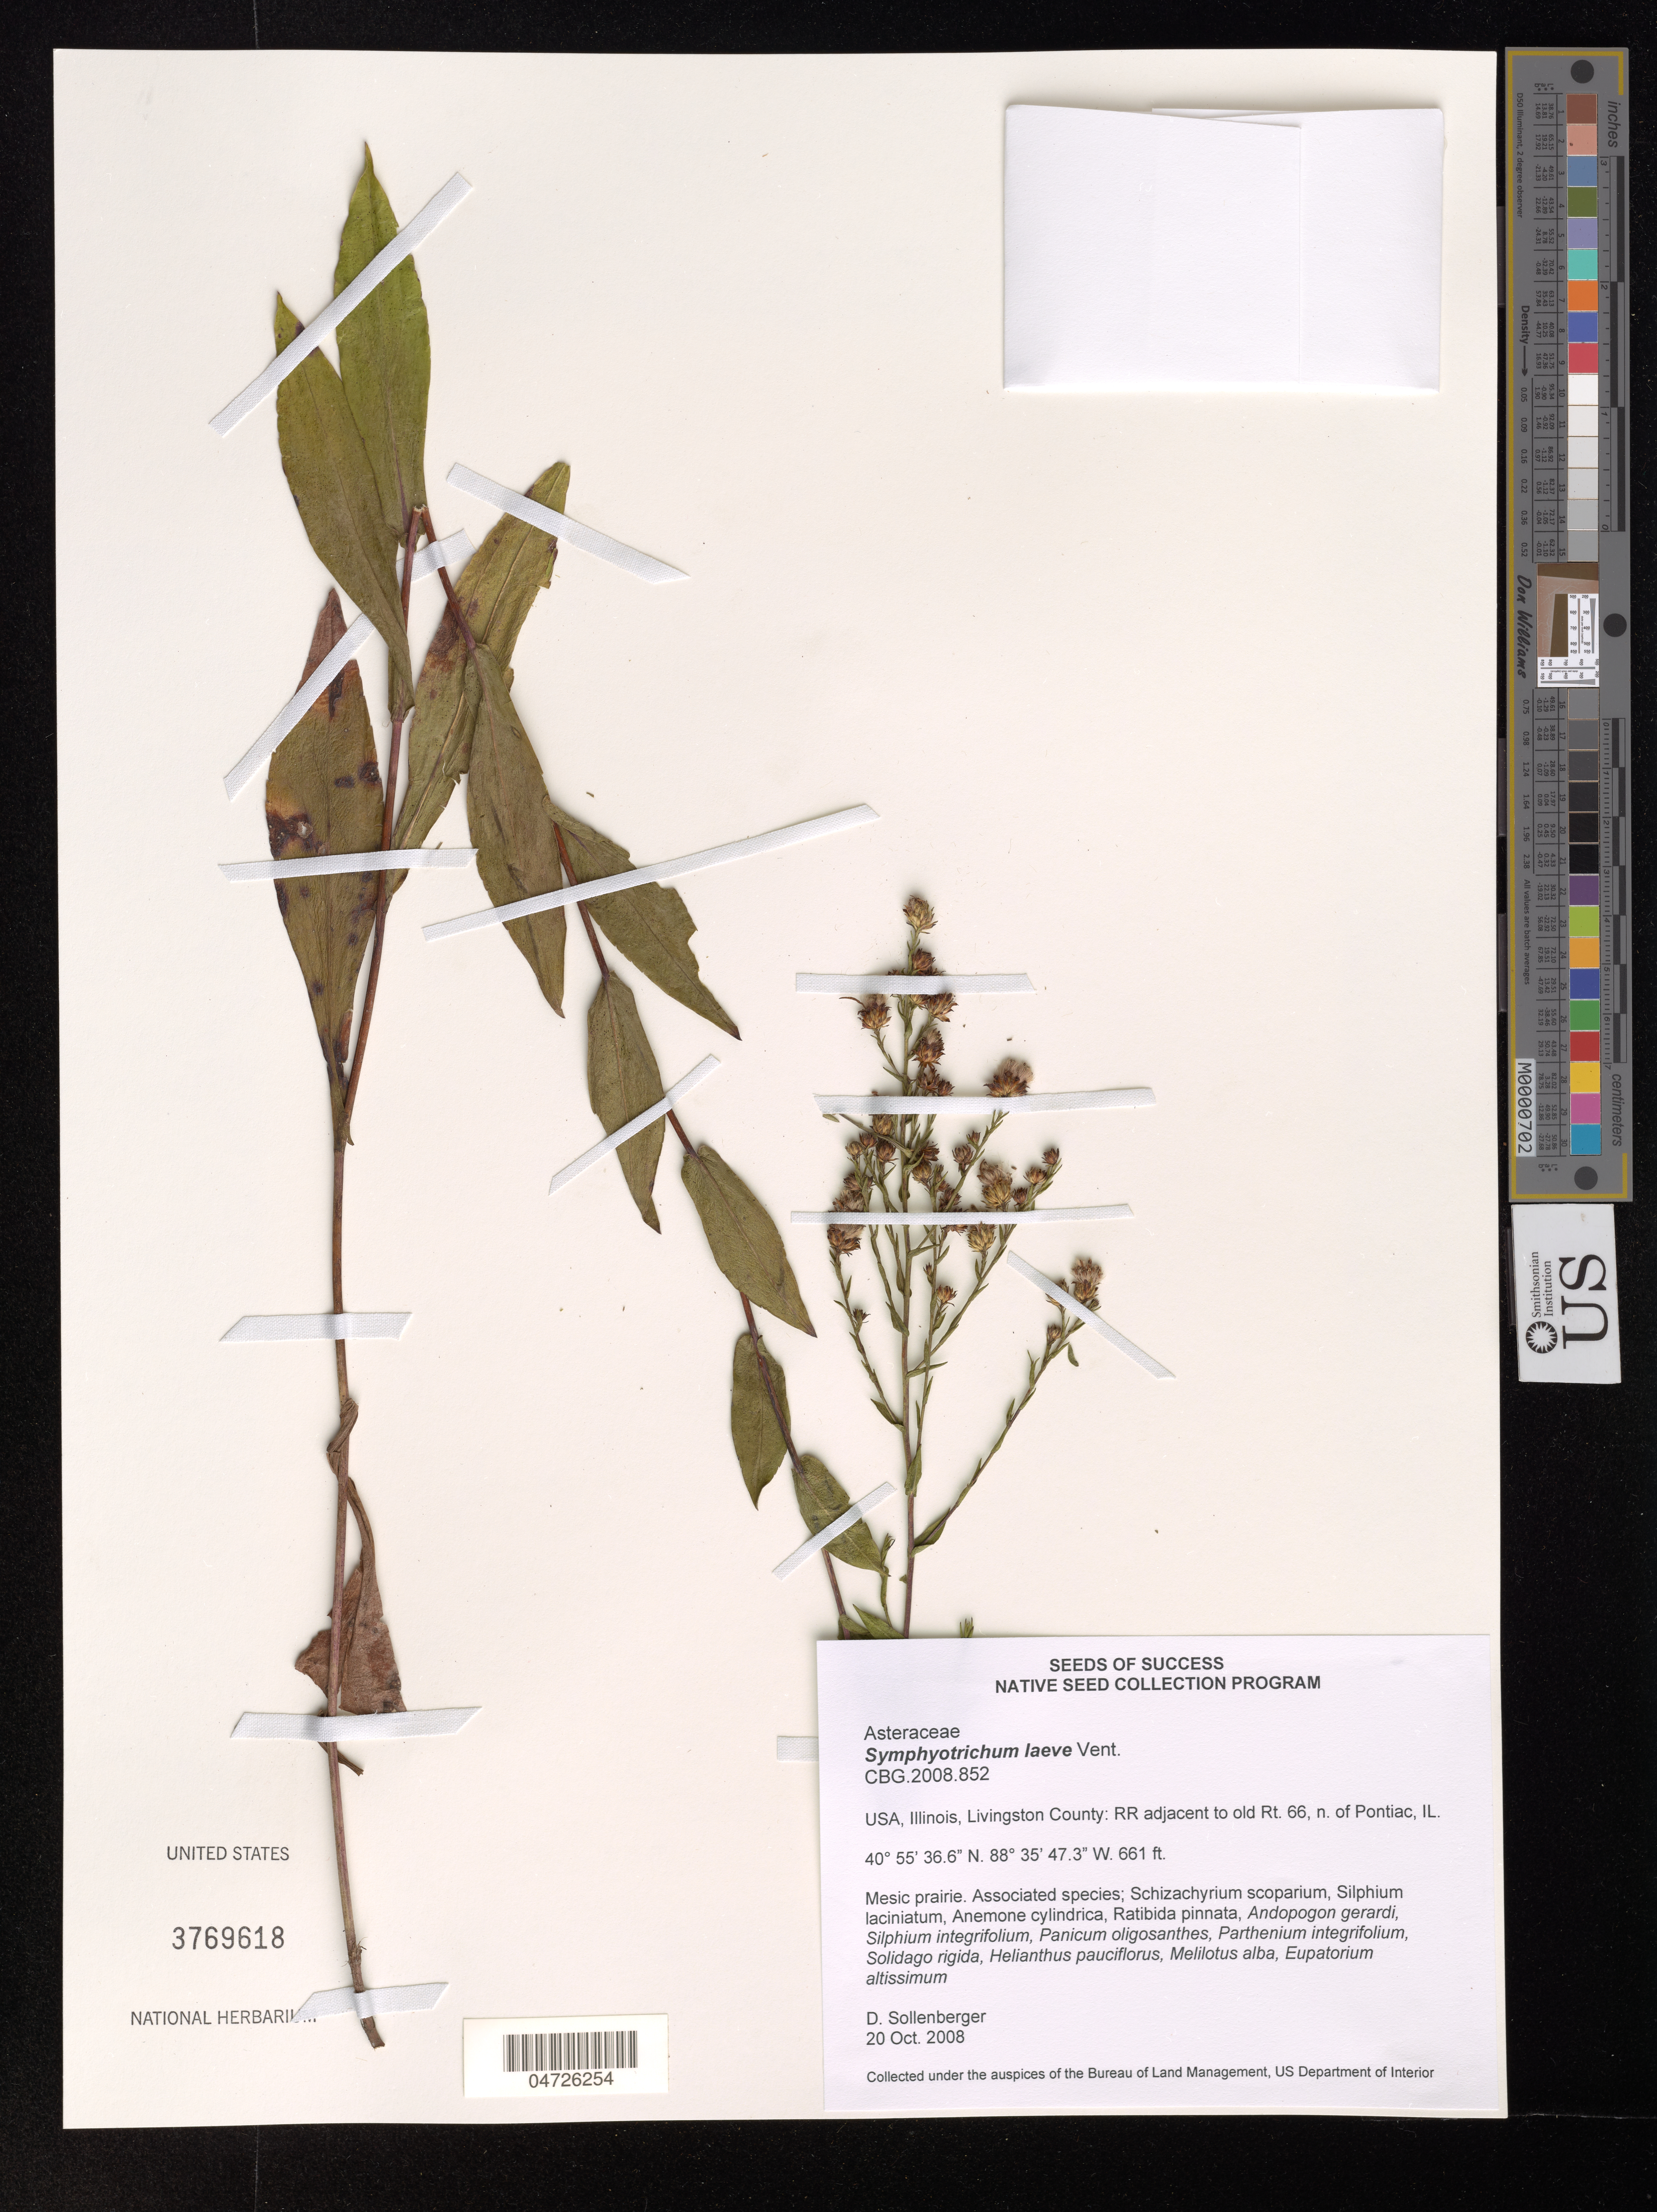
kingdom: Plantae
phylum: Tracheophyta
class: Magnoliopsida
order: Asterales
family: Asteraceae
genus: Symphyotrichum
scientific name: Symphyotrichum laeve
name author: (L.) Á. Löve & D. Löve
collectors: D. Sollenberger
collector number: CBG.2008.852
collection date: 2008-10-20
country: United States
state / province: Illinois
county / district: Livingston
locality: Livingston County: RR adjacent to old Rt. 66, n. of Pontiac.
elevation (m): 201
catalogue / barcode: US 3769618